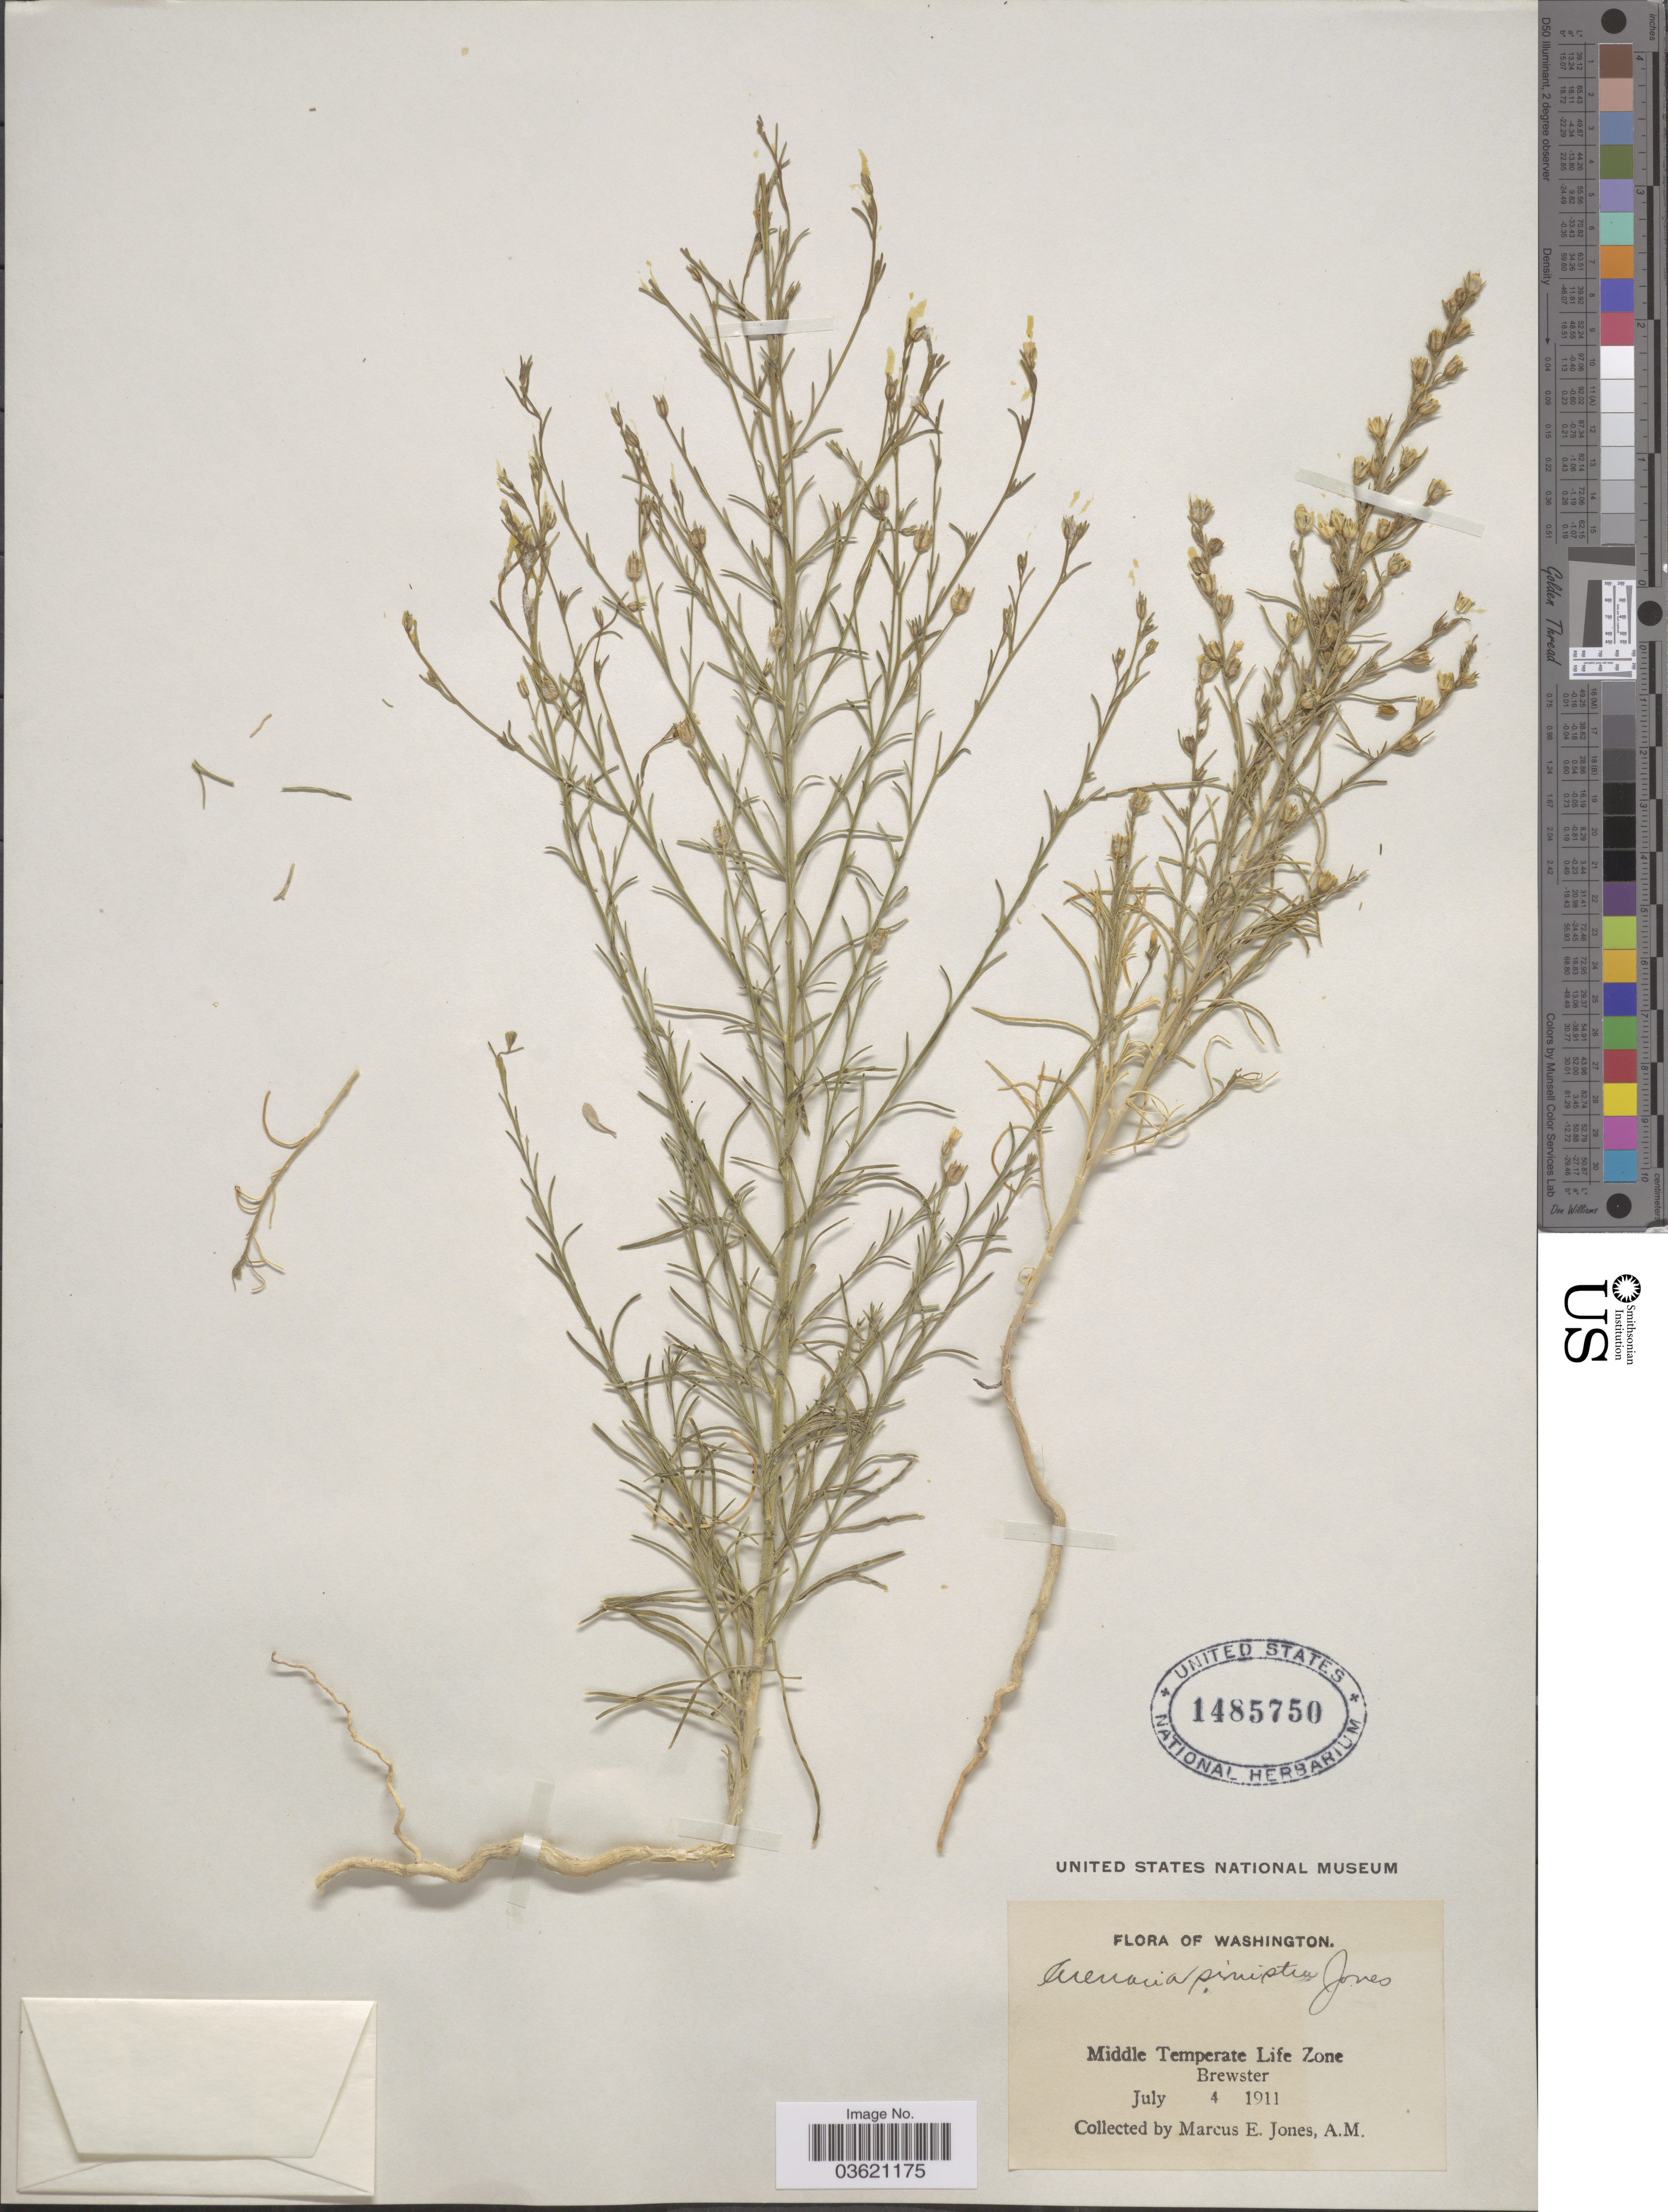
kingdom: Plantae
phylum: Tracheophyta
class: Magnoliopsida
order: Caryophyllales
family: Caryophyllaceae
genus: Arenaria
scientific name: Arenaria sinistra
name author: Jones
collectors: M. E. Jones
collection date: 1911-07-04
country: United States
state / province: Washington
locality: Middle Temperate Life Zone. Brewster.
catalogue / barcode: US 1485750